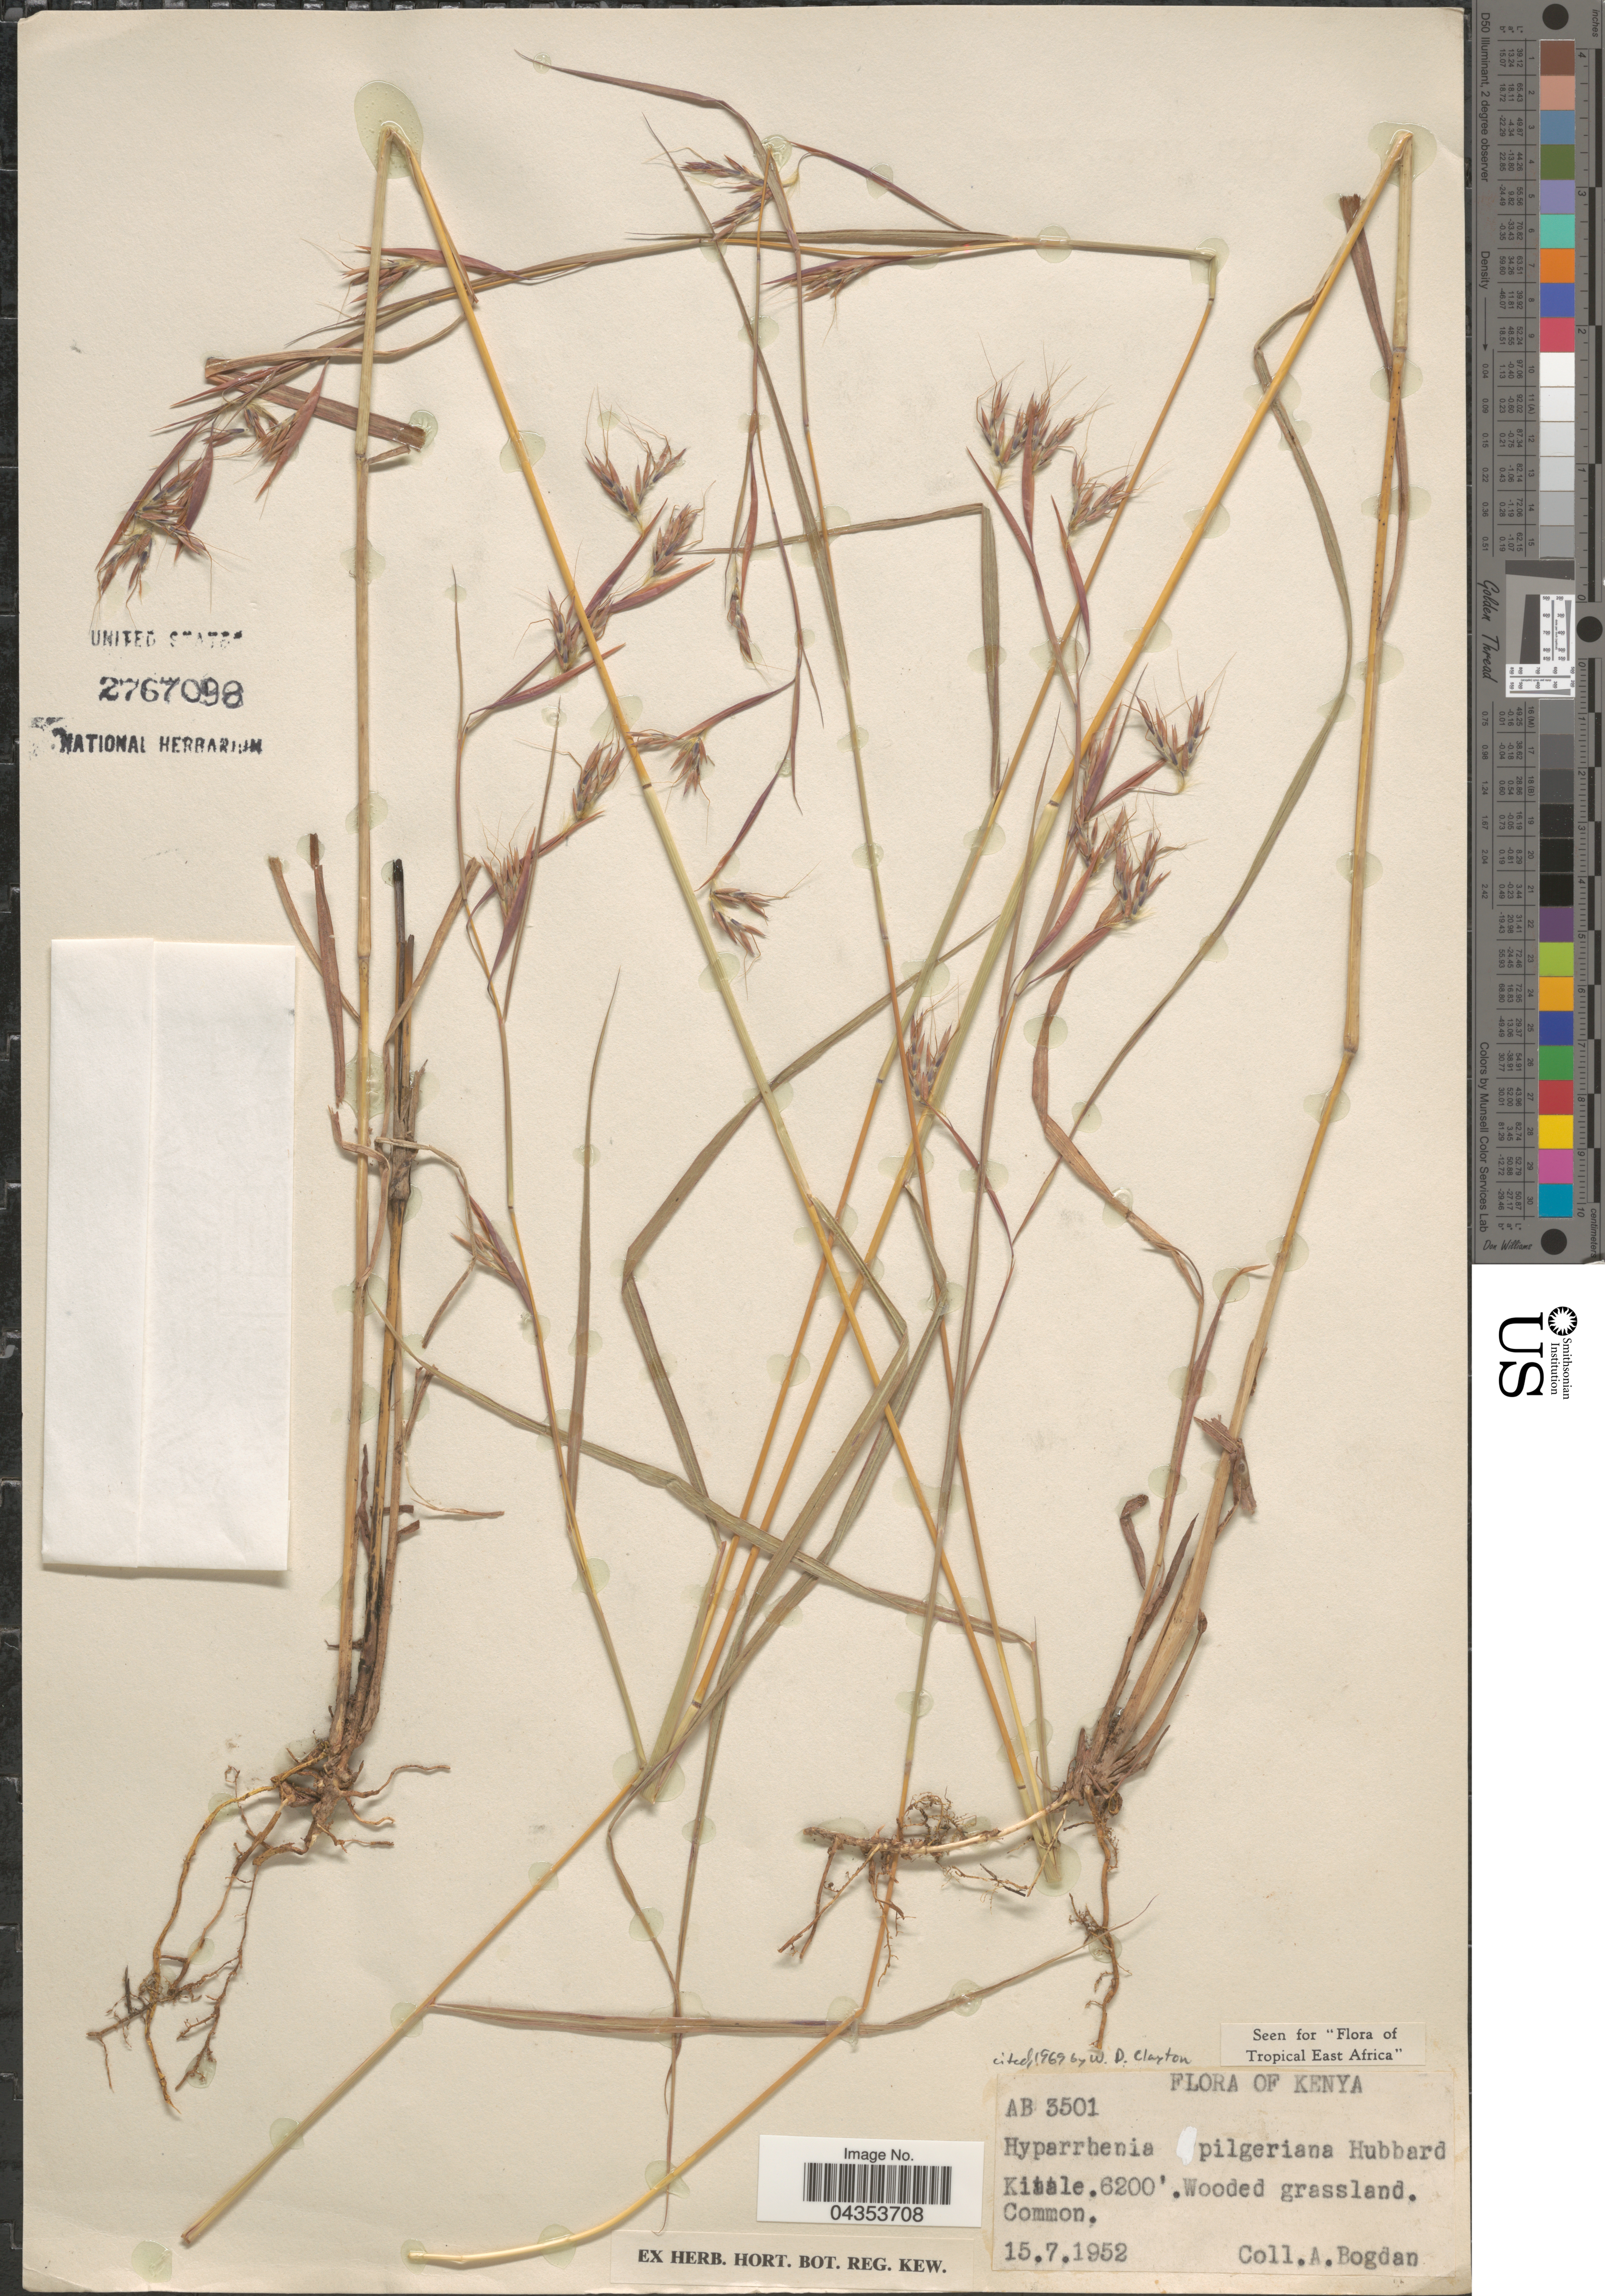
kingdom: Plantae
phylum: Tracheophyta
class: Liliopsida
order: Poales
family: Poaceae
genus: Hyparrhenia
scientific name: Hyparrhenia pilgeriana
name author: C.E. Hubb.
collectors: A. Bogdan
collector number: AB 3501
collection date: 1952-07-15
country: Kenya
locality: Kitale.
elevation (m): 1890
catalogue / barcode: US 2767098